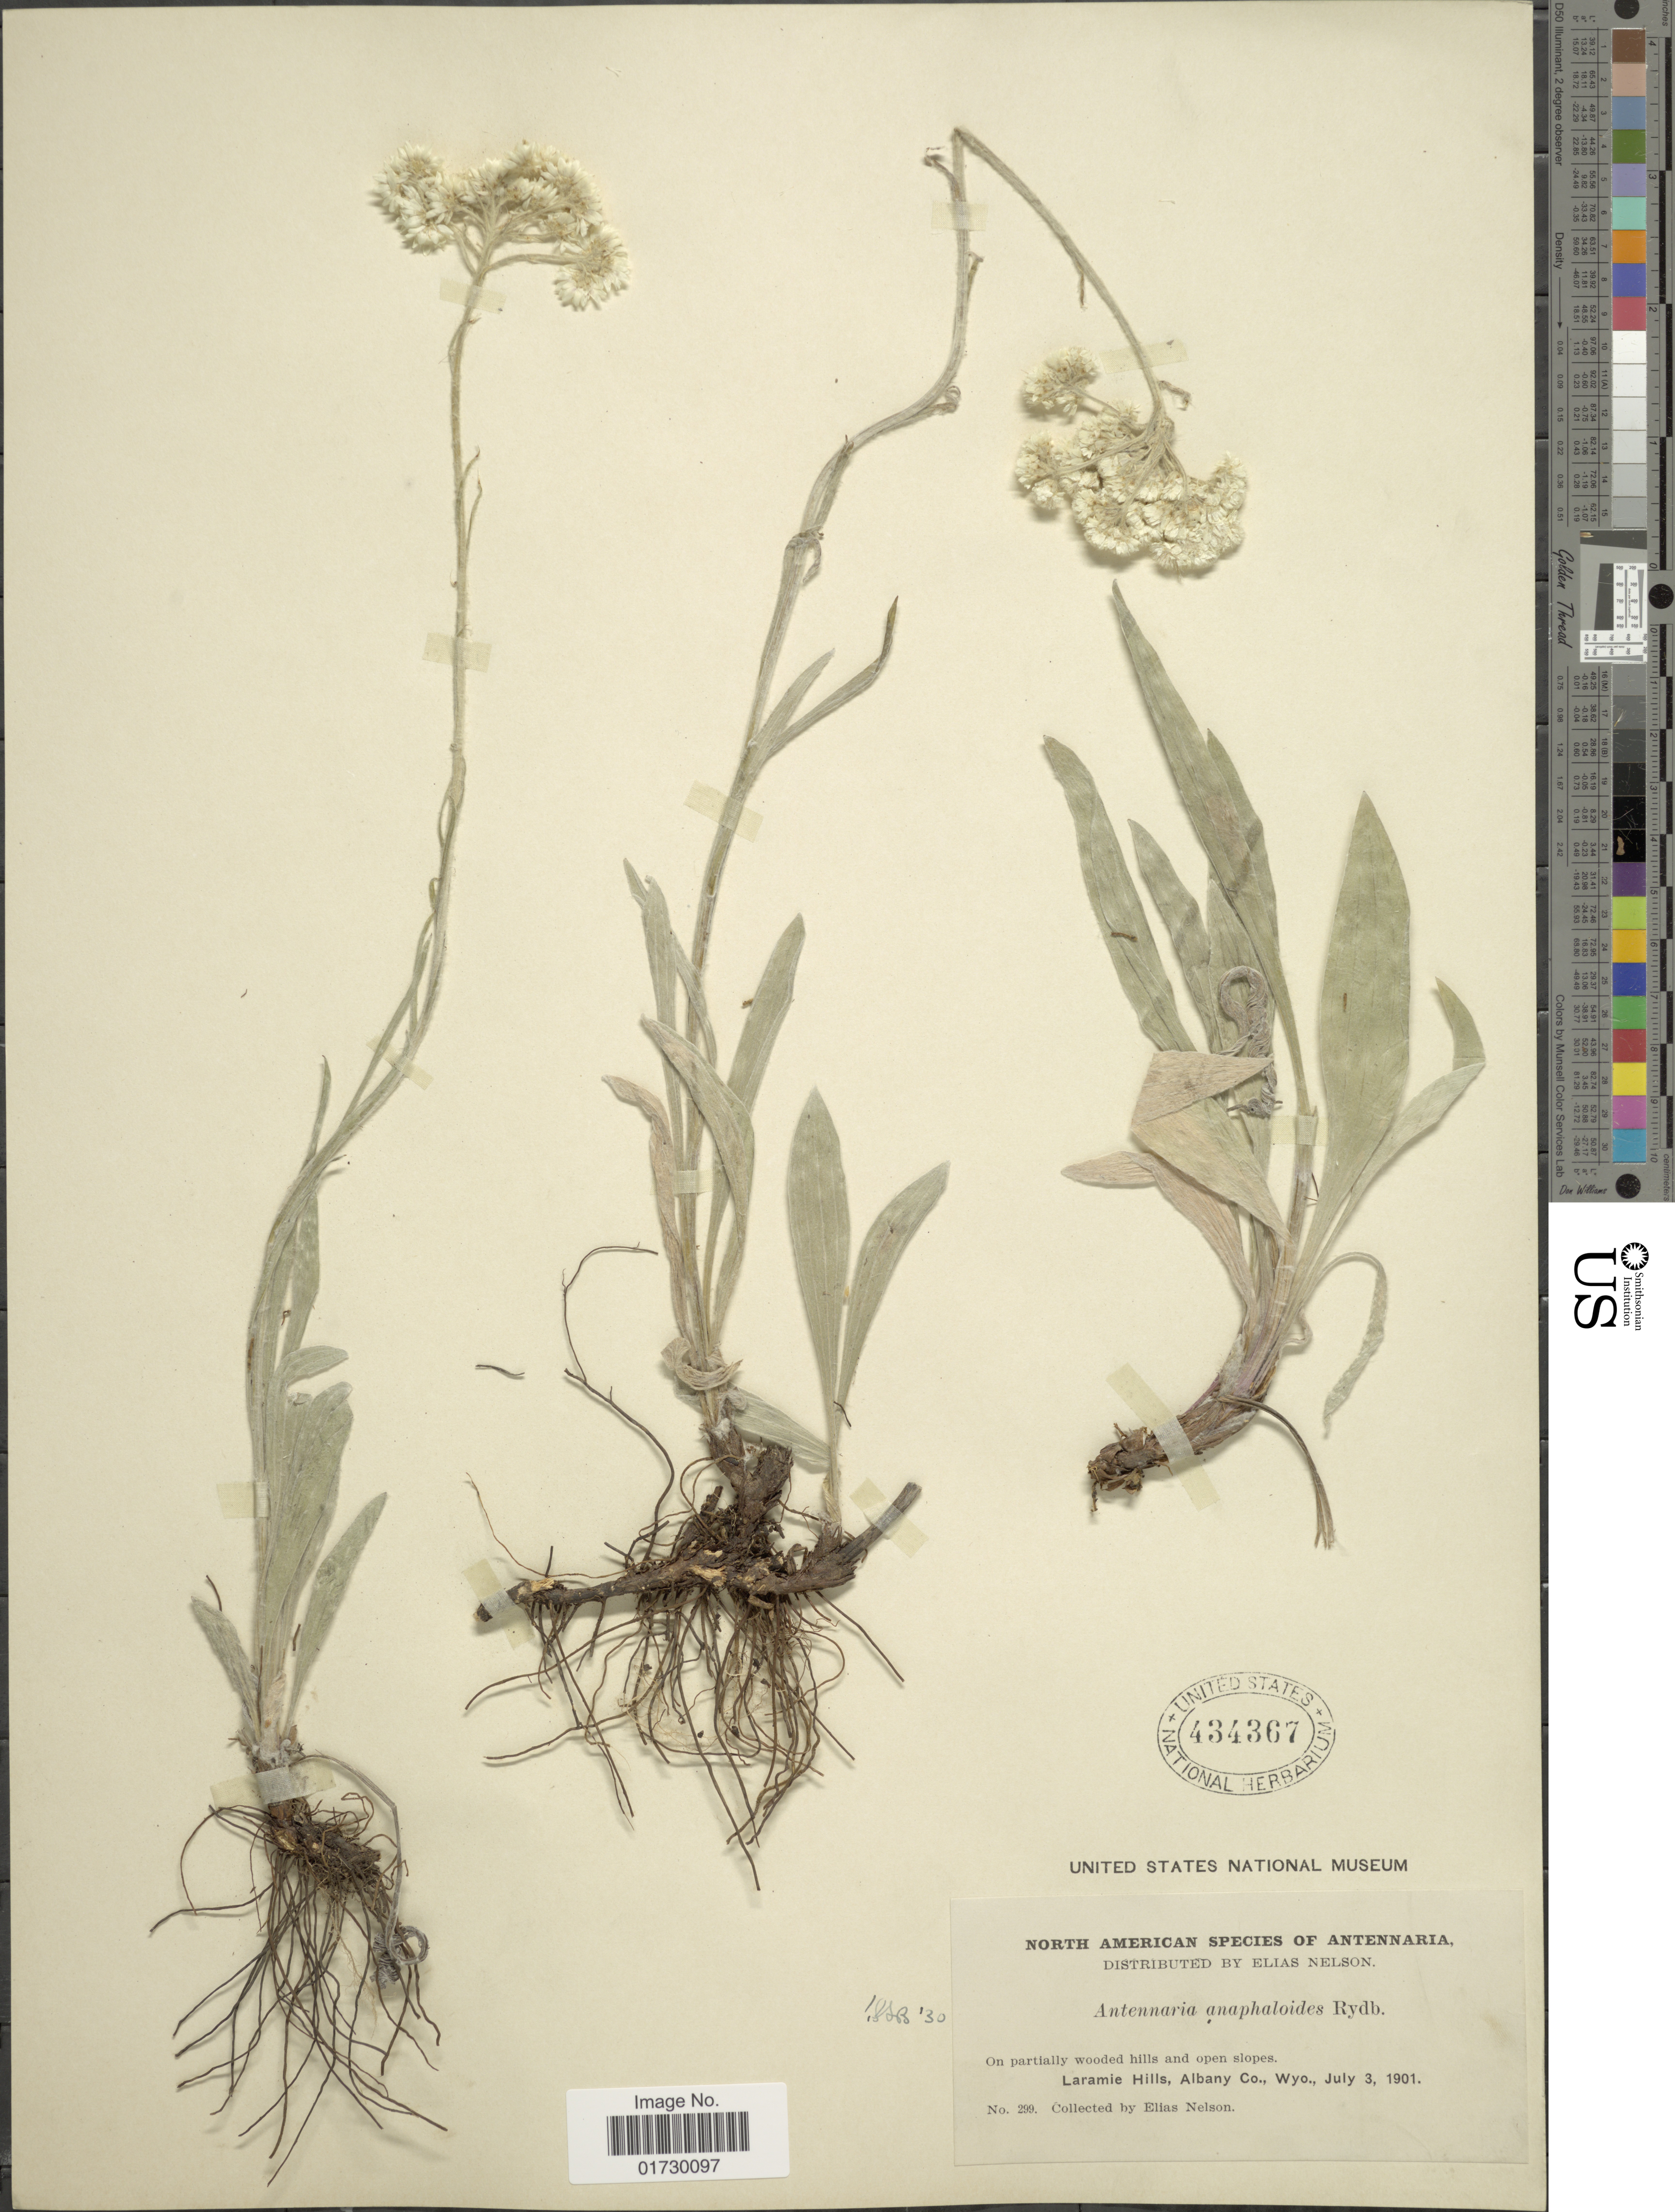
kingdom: Plantae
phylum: Tracheophyta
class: Magnoliopsida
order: Asterales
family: Asteraceae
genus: Antennaria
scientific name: Antennaria anaphaloides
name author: Rydb.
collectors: E. Nelson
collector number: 299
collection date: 1901-07-03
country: United States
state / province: Wyoming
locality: Laramie Hills, Albany Co.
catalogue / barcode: US 434367